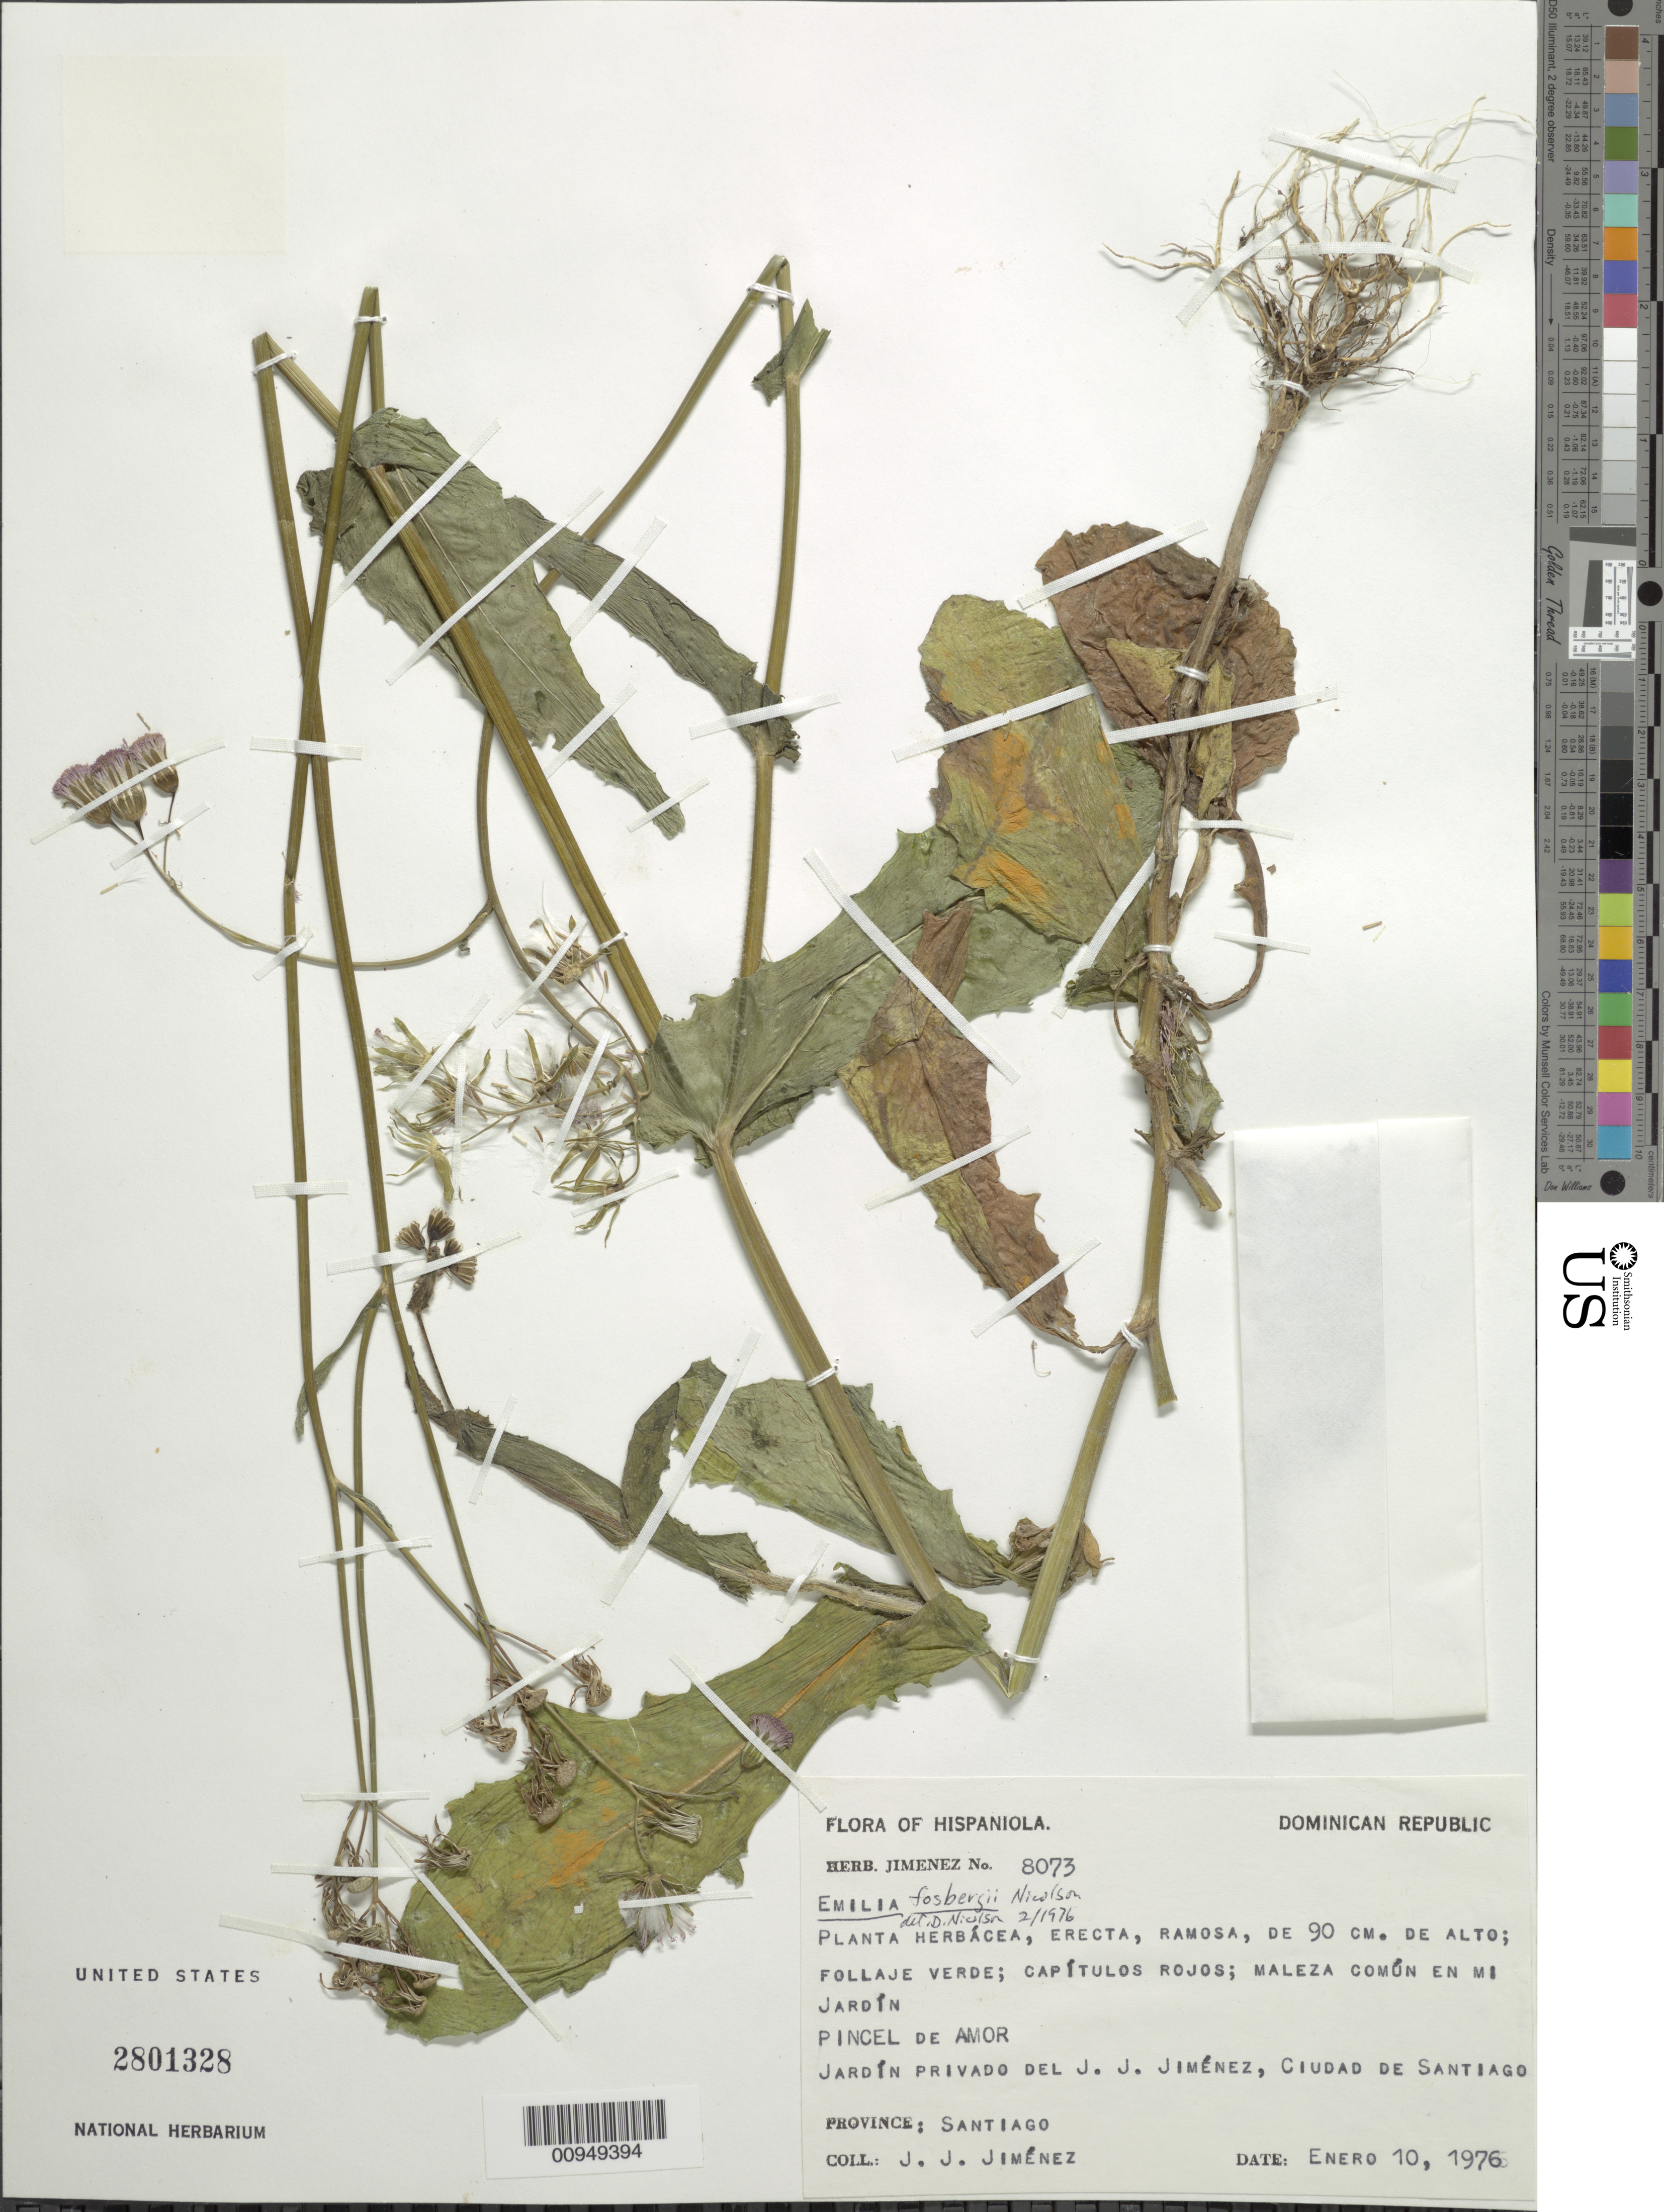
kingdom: Plantae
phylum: Tracheophyta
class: Magnoliopsida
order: Asterales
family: Asteraceae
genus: Emilia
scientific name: Emilia fosbergii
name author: Nicolson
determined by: Nicolson, Dan H.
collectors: J. J. Jiménez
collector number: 8073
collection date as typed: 10 Jan 1976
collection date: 1976-01-10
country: Dominican Republic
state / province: Santiago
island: Hispaniola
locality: Jardín privado de J.J. Jiménz, Ciudad de Santiago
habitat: En jardín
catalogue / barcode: US 2801328